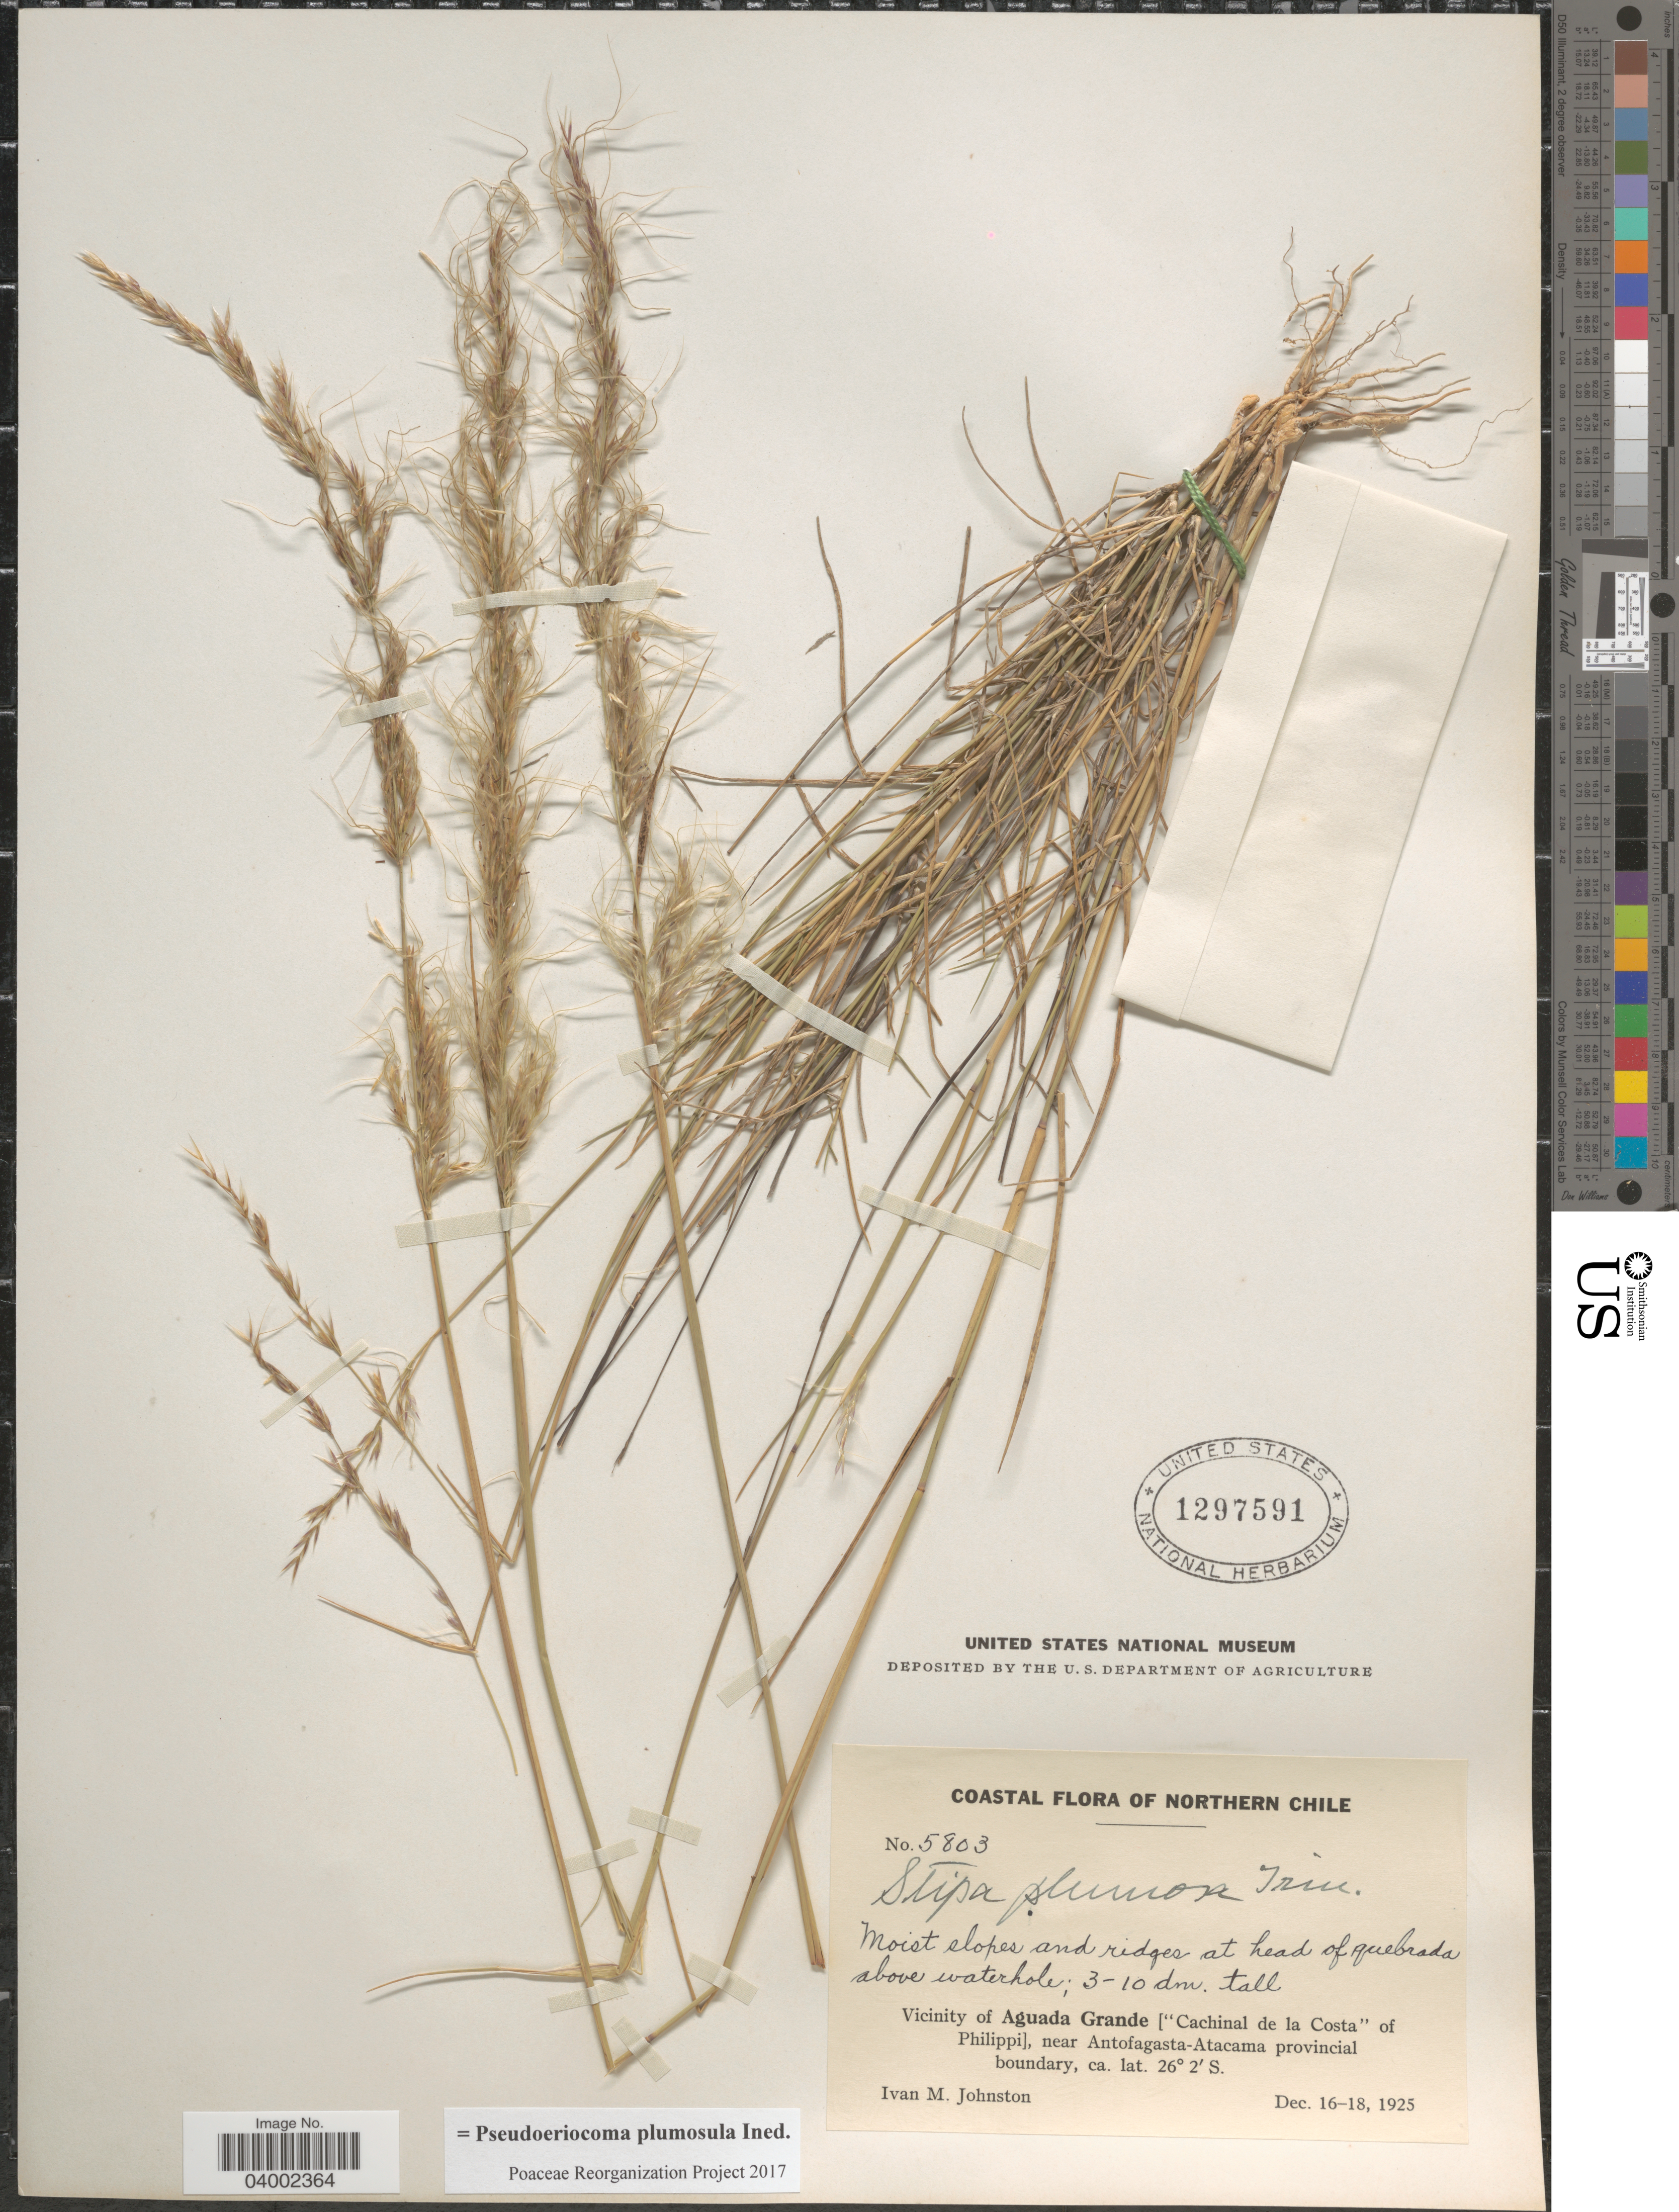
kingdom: Plantae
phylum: Tracheophyta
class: Liliopsida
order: Poales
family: Poaceae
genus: Pseudoeriocoma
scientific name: Pseudoeriocoma plumosula ined.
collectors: I.M. Johnston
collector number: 5803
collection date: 1925-12-16/1925-12-18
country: Chile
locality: Northern Chile. Vicinity of Aguada Grande ["Cachinal de la Costa" of Philippi], near Antofagasta-Atacama provincial boundary.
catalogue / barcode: US 1297591